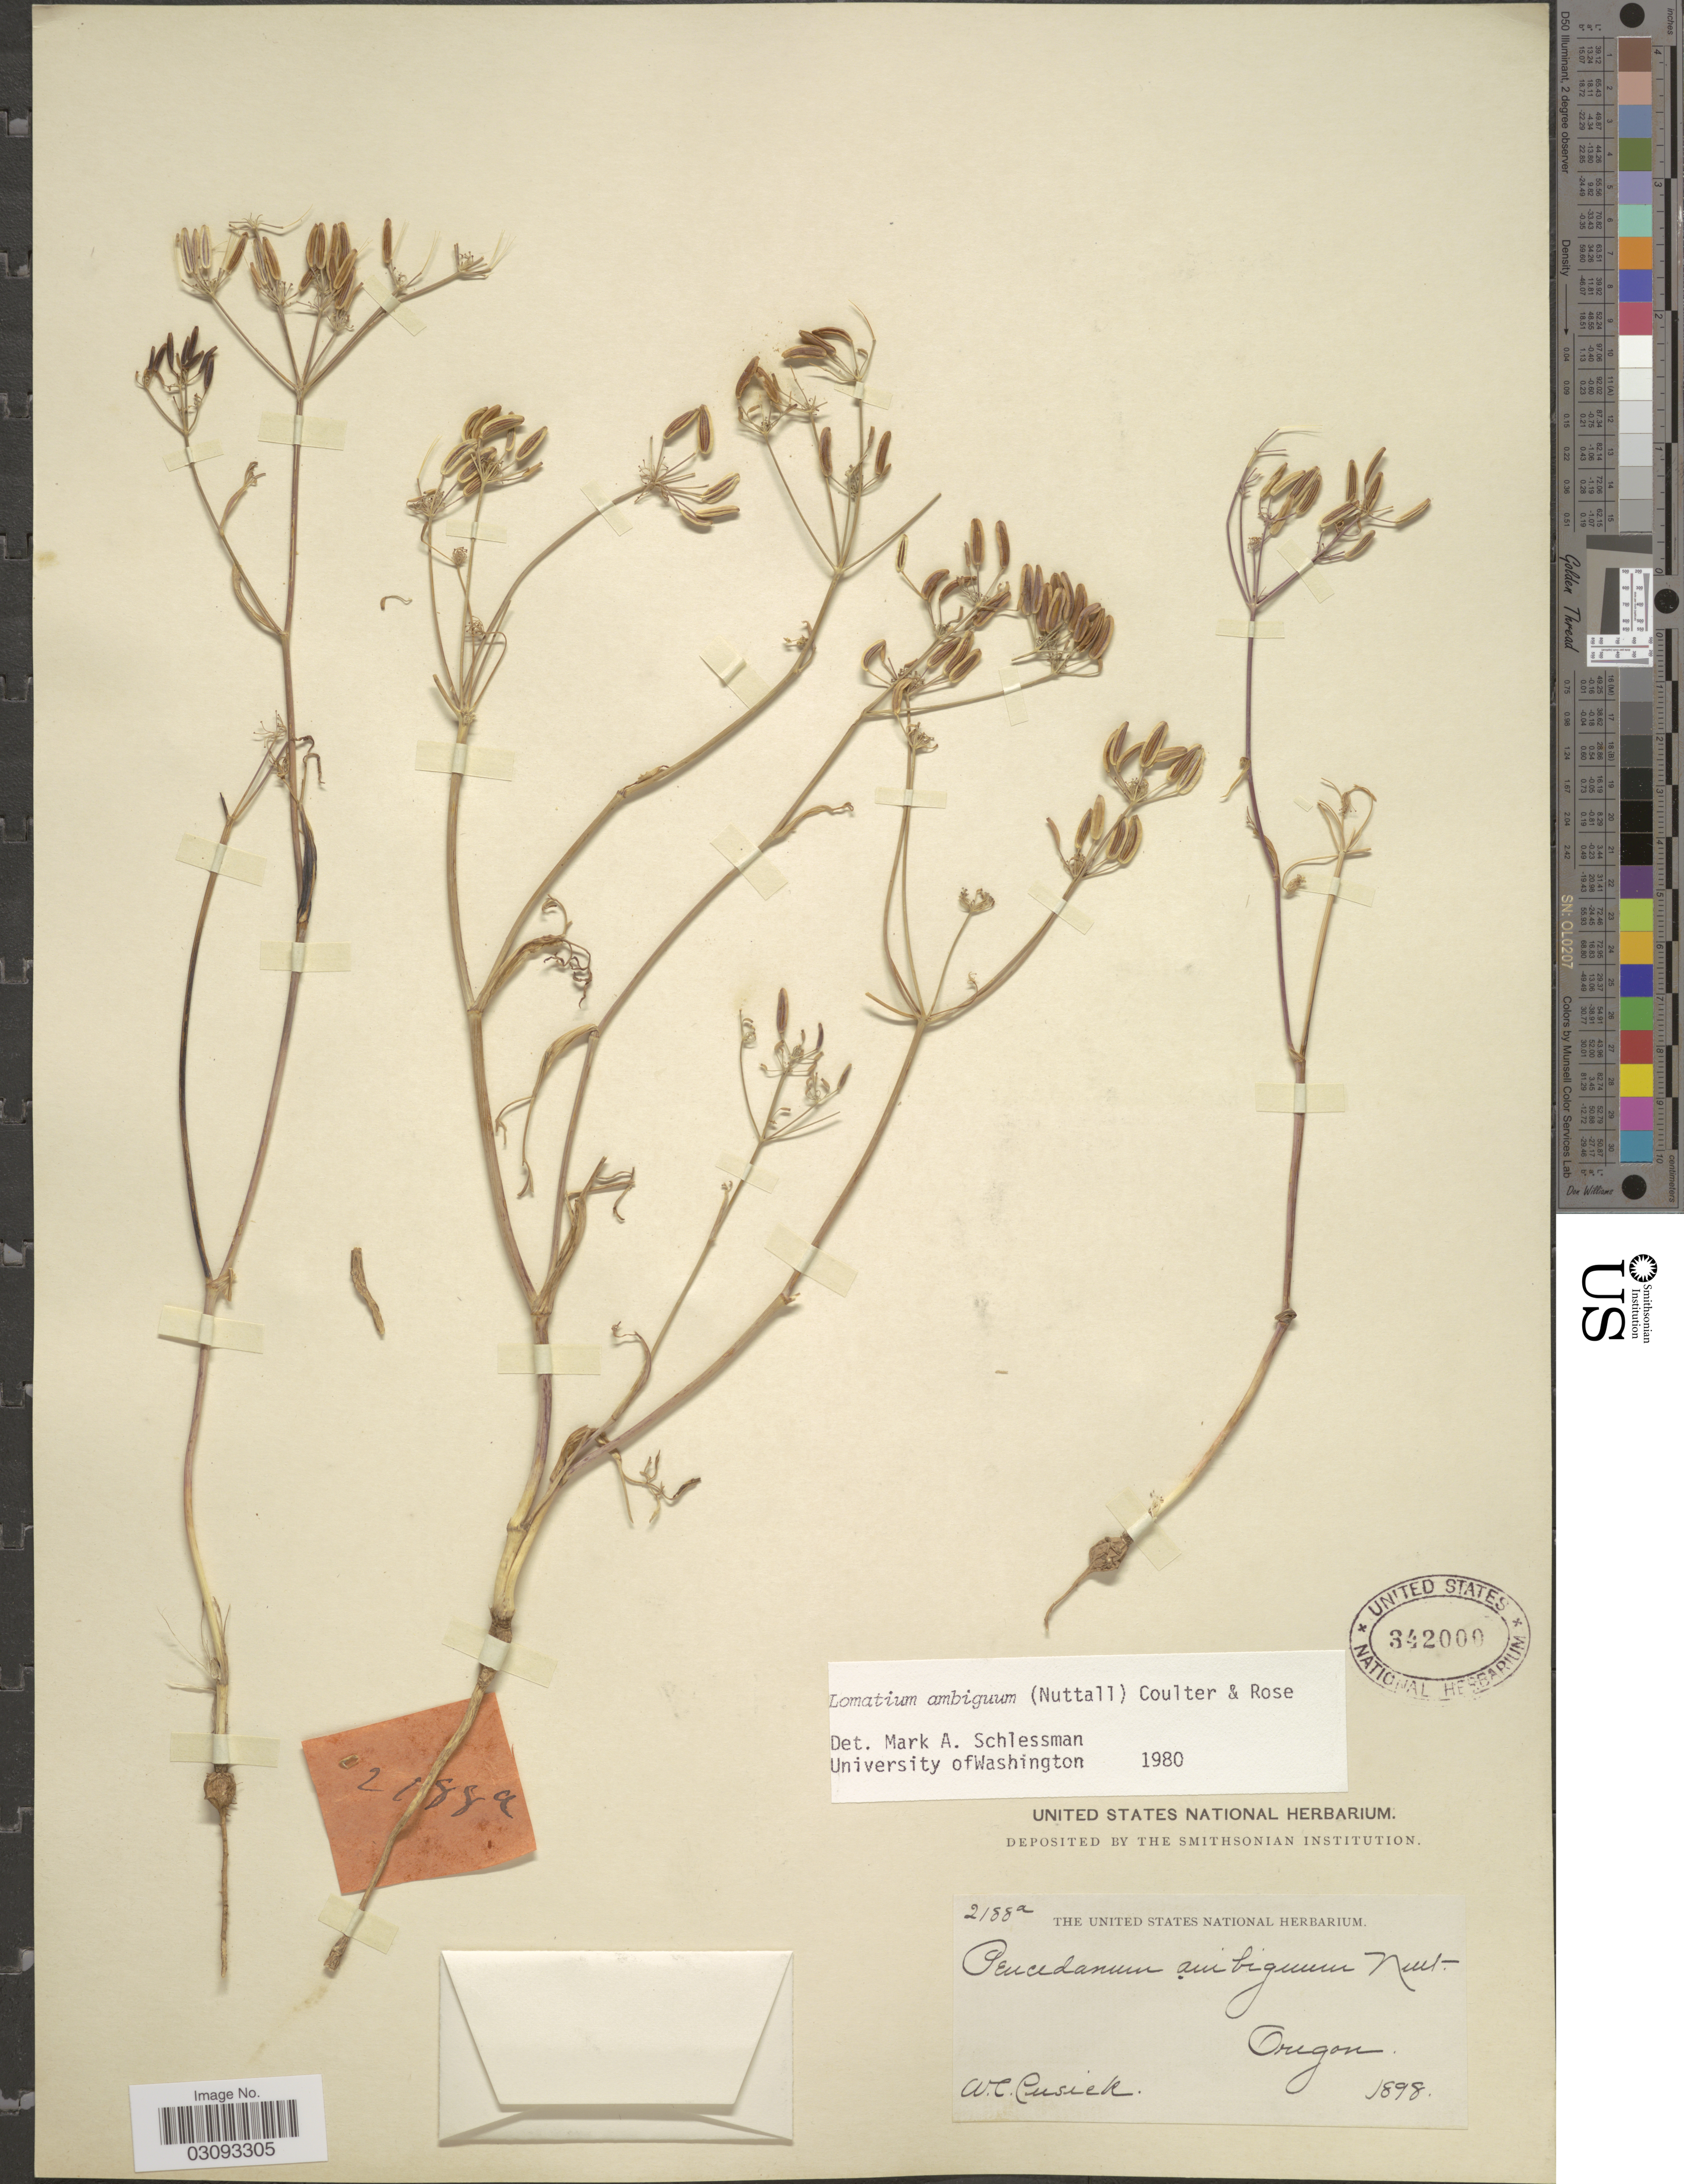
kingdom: Plantae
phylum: Tracheophyta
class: Magnoliopsida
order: Apiales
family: Apiaceae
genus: Lomatium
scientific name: Lomatium ambiguum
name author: (Nutt.) Coult. & Rose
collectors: W. C. Cusick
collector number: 2188a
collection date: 1898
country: United States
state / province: Oregon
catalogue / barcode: US 342000